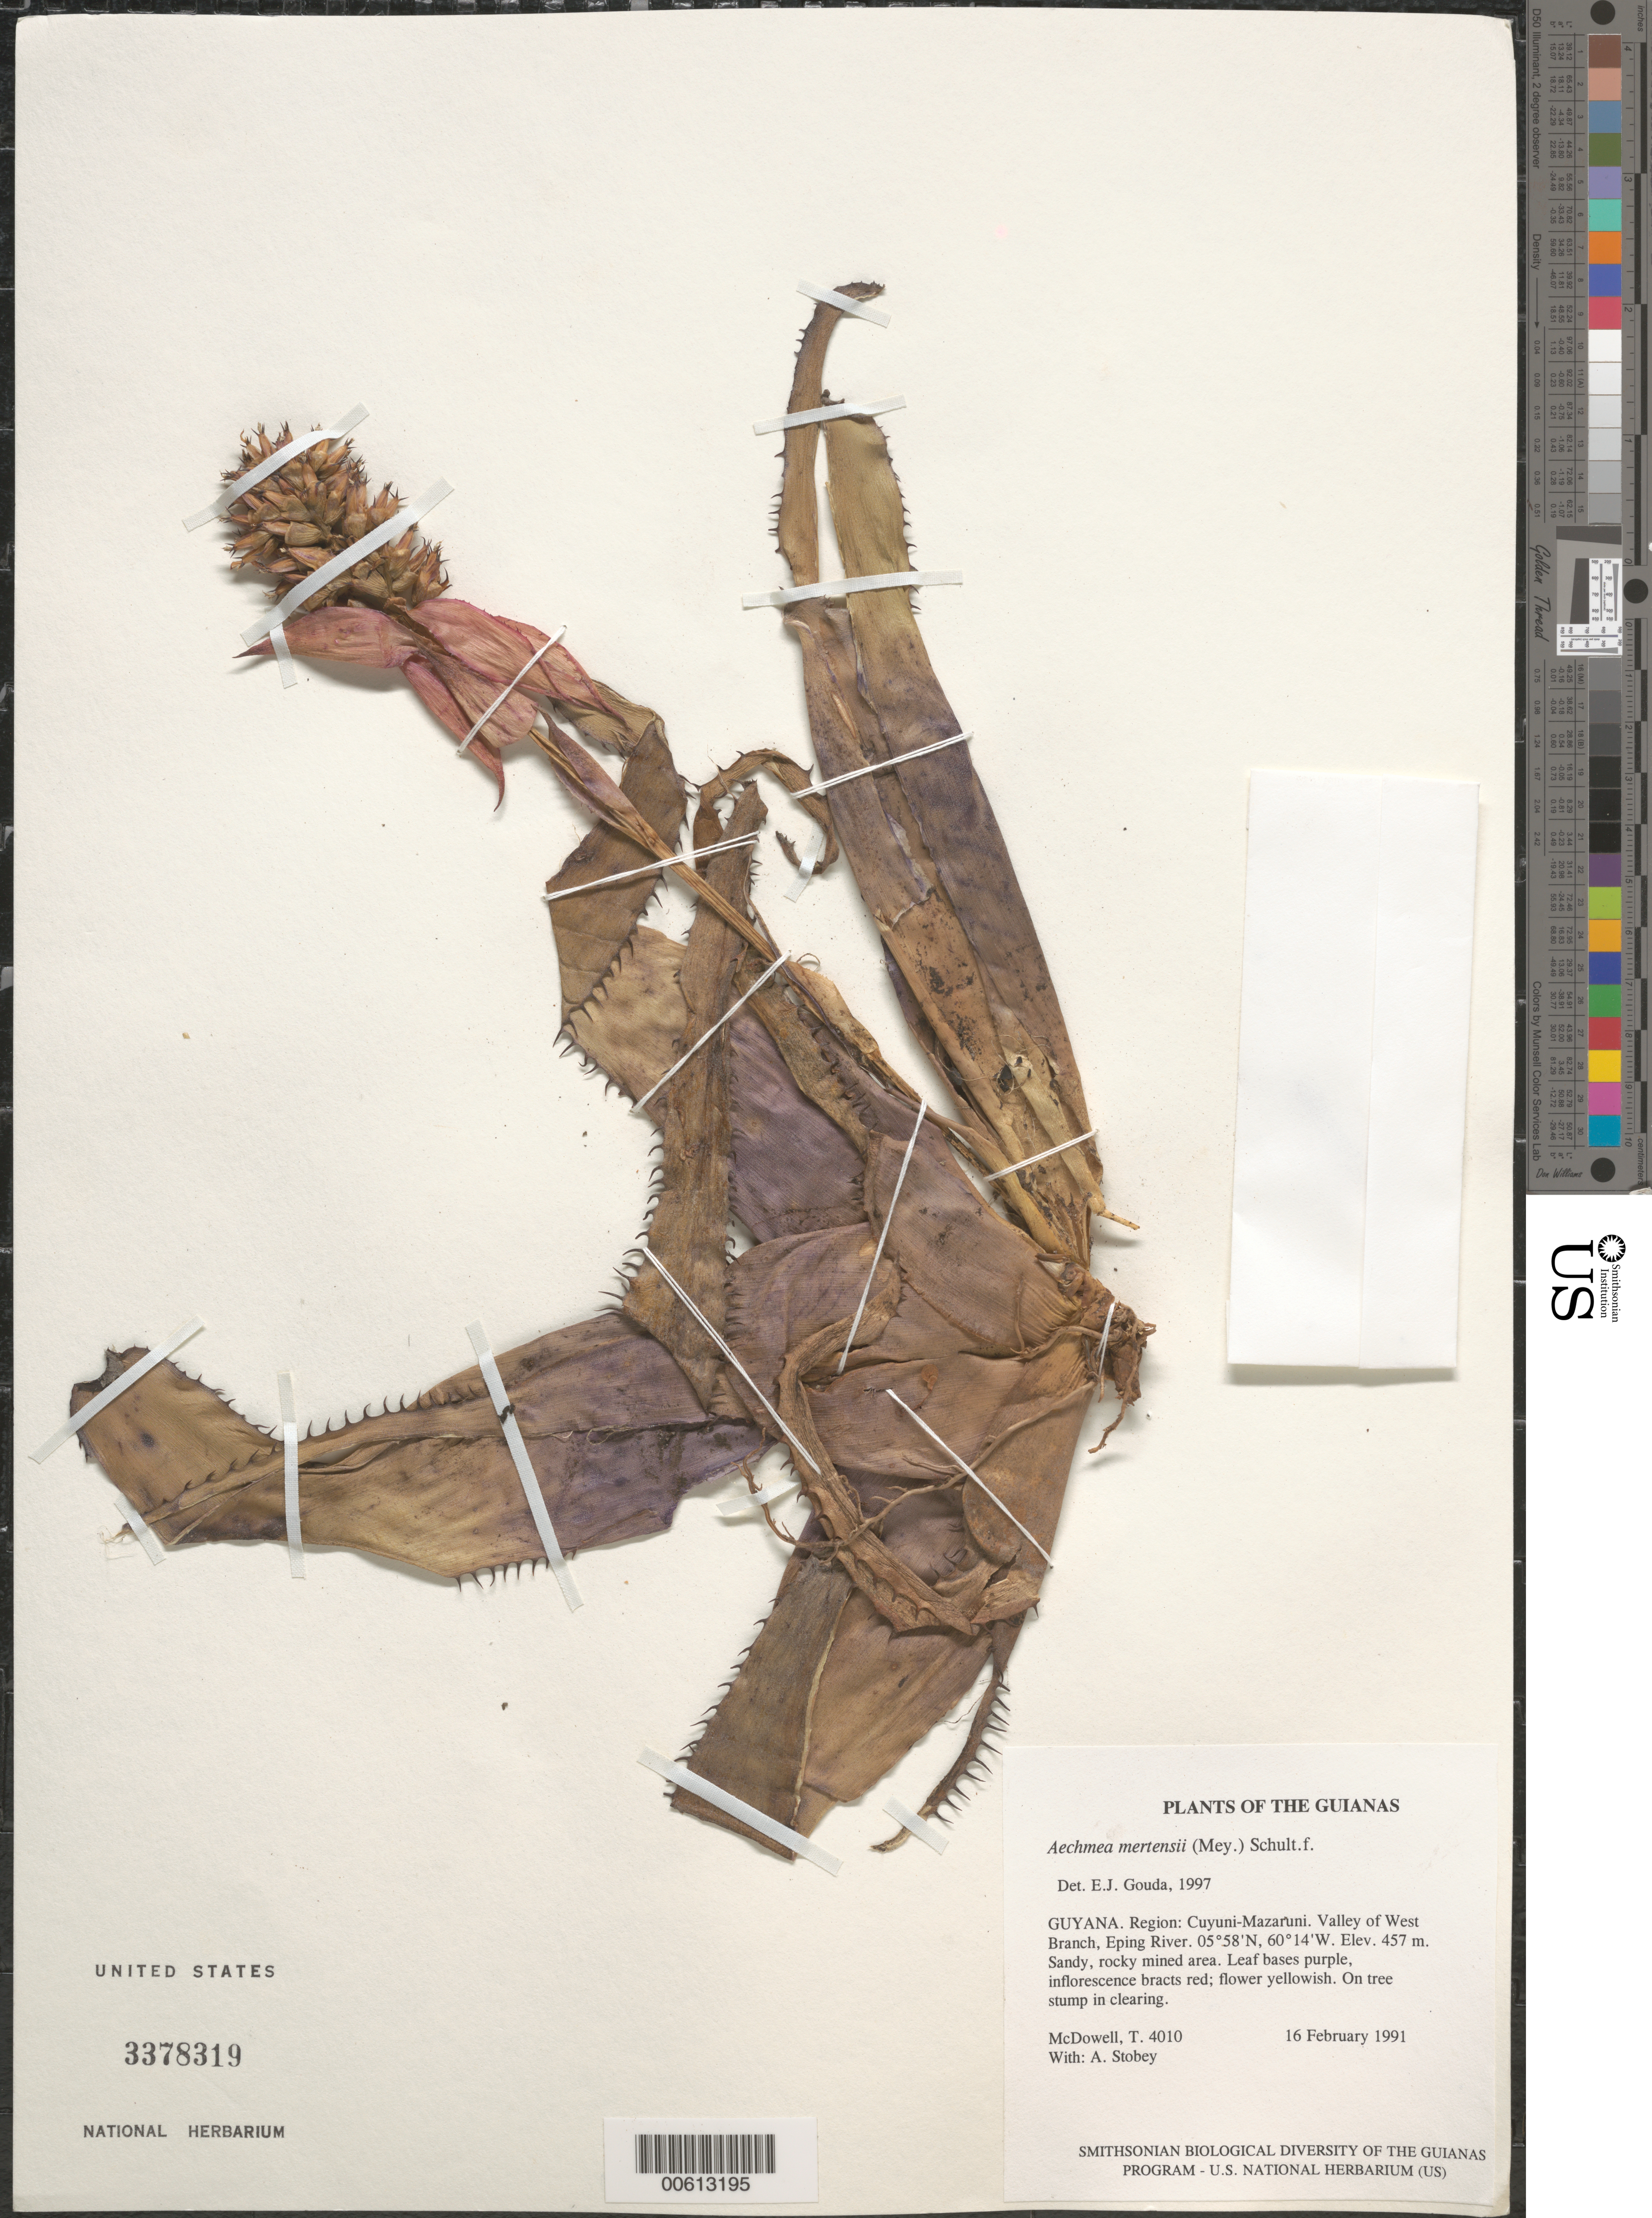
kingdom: Plantae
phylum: Tracheophyta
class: Liliopsida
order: Poales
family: Bromeliaceae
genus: Aechmea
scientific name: Aechmea mertensii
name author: (G. Mey.) Schult. & Schult. f.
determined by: Gouda, E. J.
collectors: T. McDowell & A. Stobey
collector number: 4010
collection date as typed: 16 February 1991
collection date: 1991-02-16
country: Guyana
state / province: Cuyuni-Mazaruni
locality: Valley of West Branch, Eping River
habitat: Sandy, rocky mined area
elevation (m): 457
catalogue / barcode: US 3378319